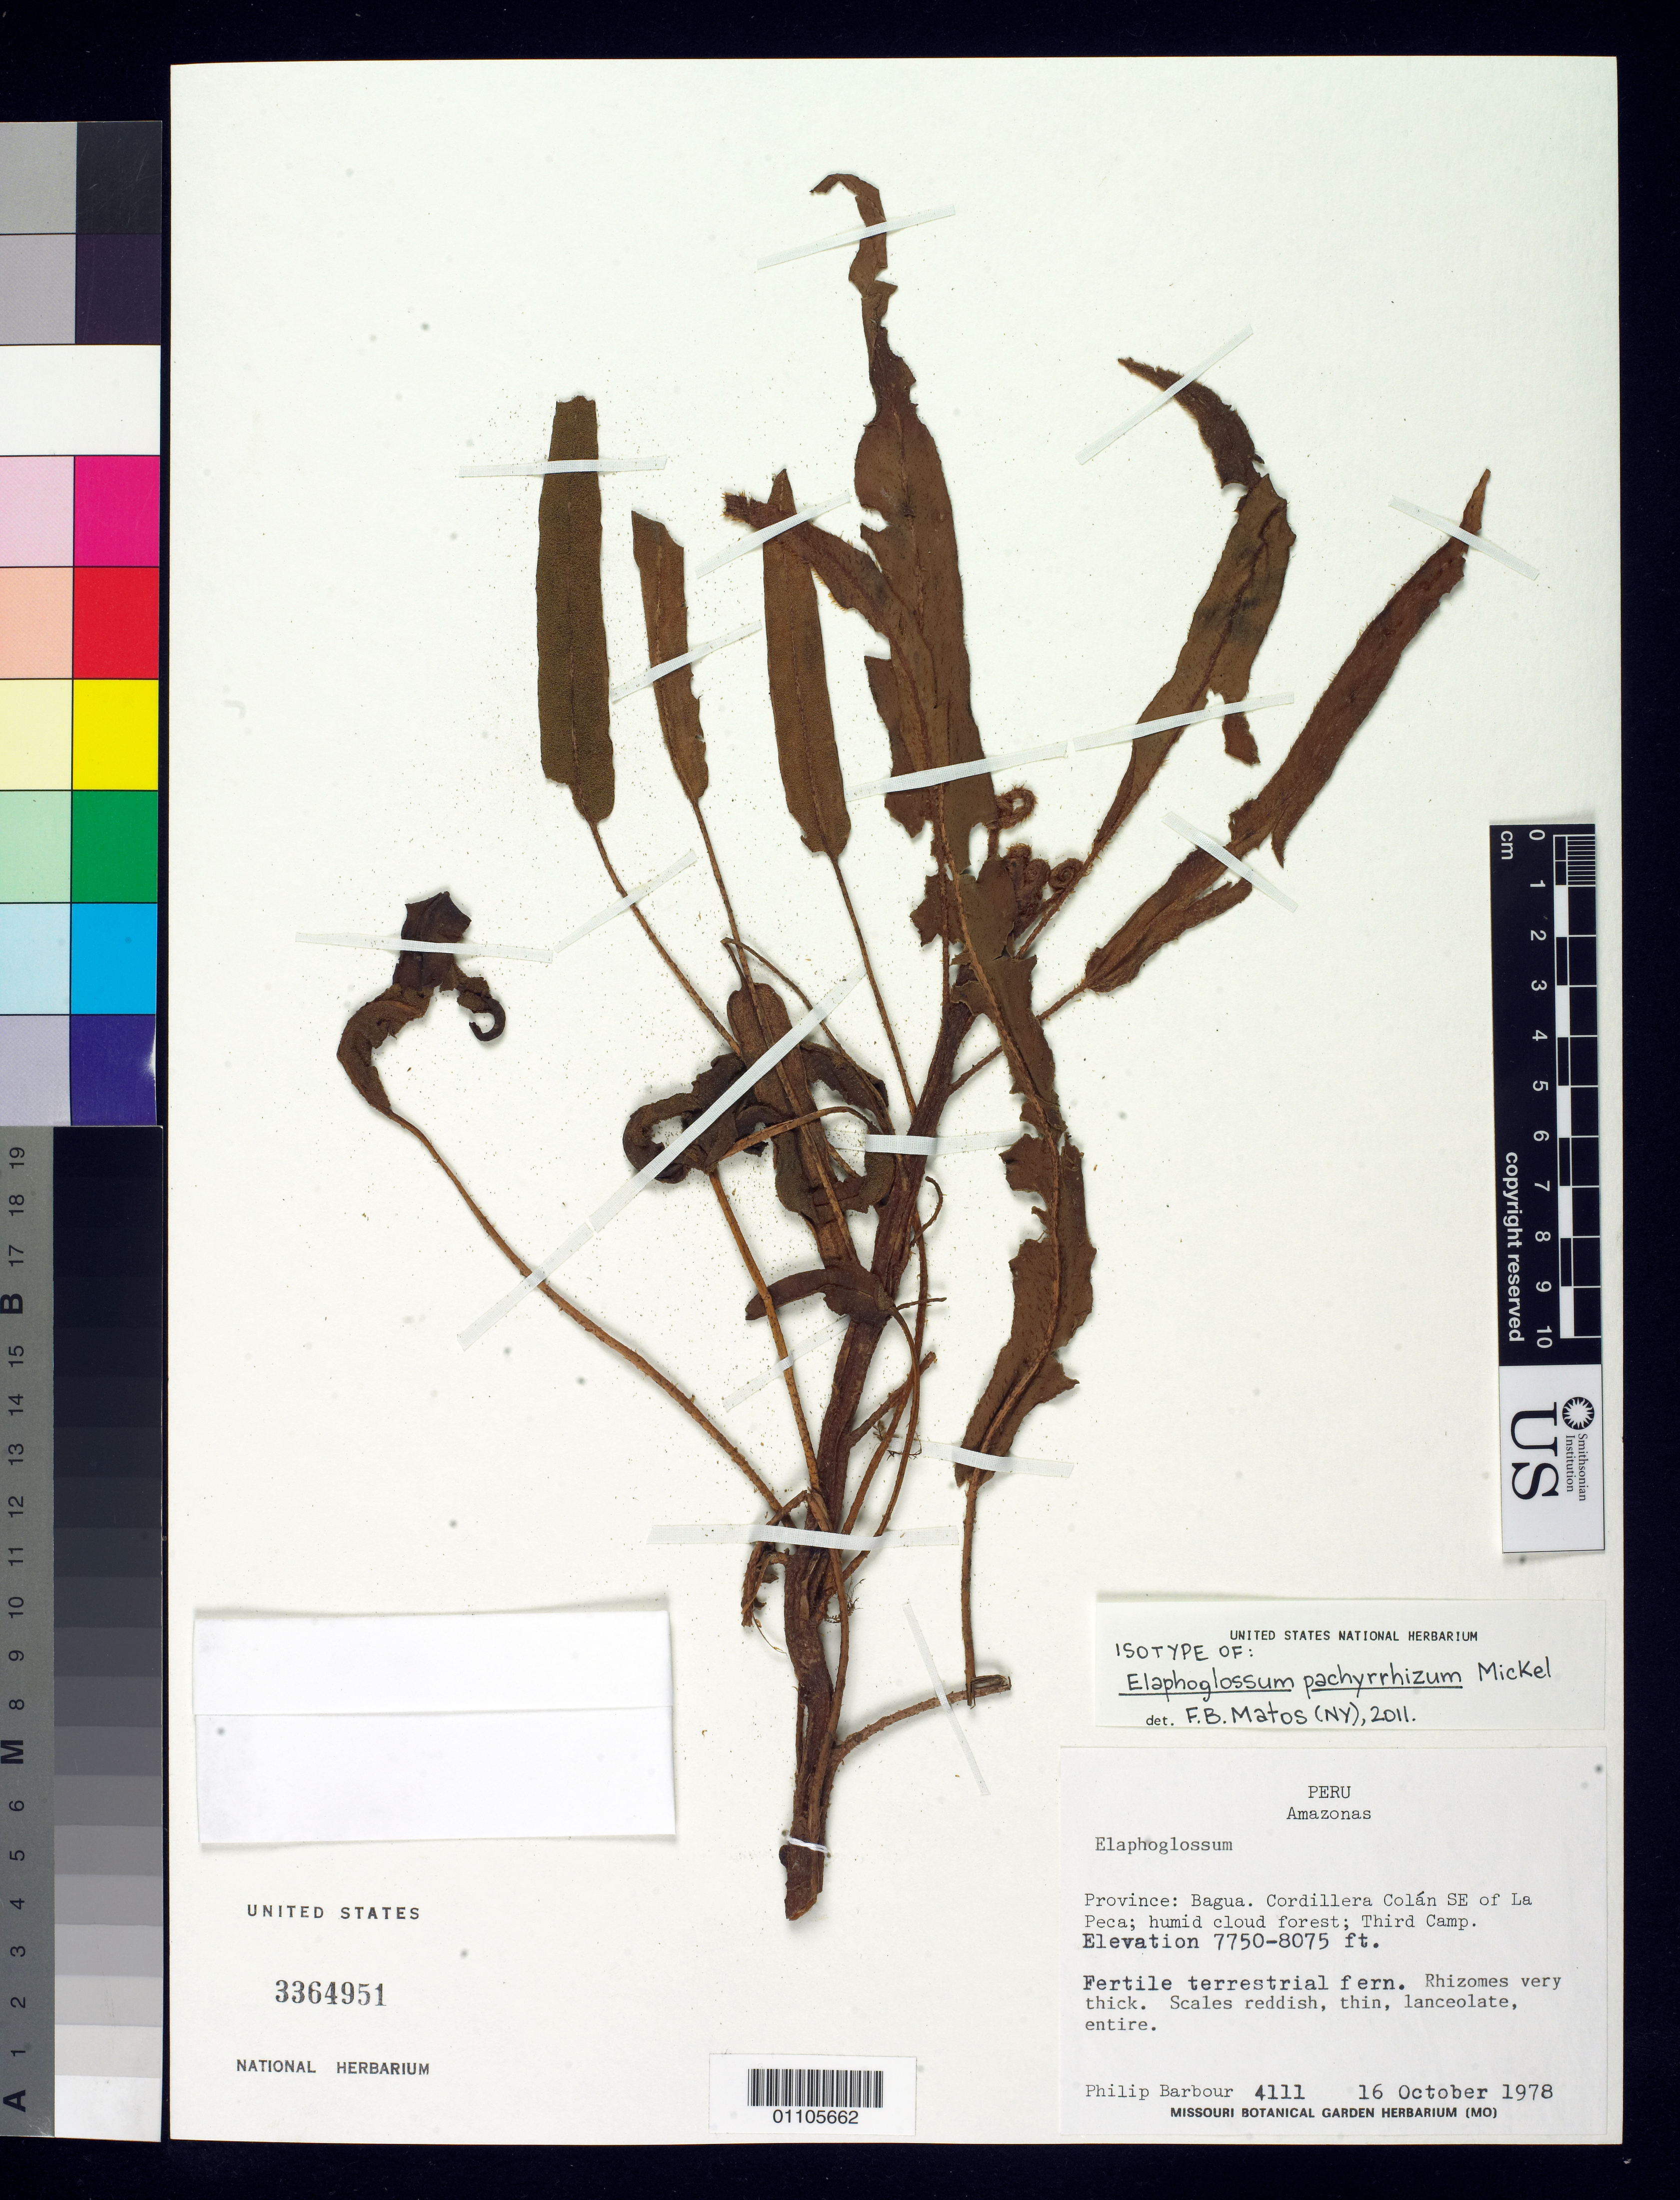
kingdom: Plantae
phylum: Tracheophyta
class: Polypodiopsida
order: Polypodiales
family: Dryopteridaceae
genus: Elaphoglossum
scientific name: Elaphoglossum pachyrrhizum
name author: Mickel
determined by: Matos, F. B.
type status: Isotype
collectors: P. Barbour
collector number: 4111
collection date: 1978-10-16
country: Peru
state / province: Amazonas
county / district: Bagua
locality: Amazonas. Province: Bagua. Cordillera Colán SE of La Peca; Third Camp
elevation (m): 2362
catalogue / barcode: US 3364951